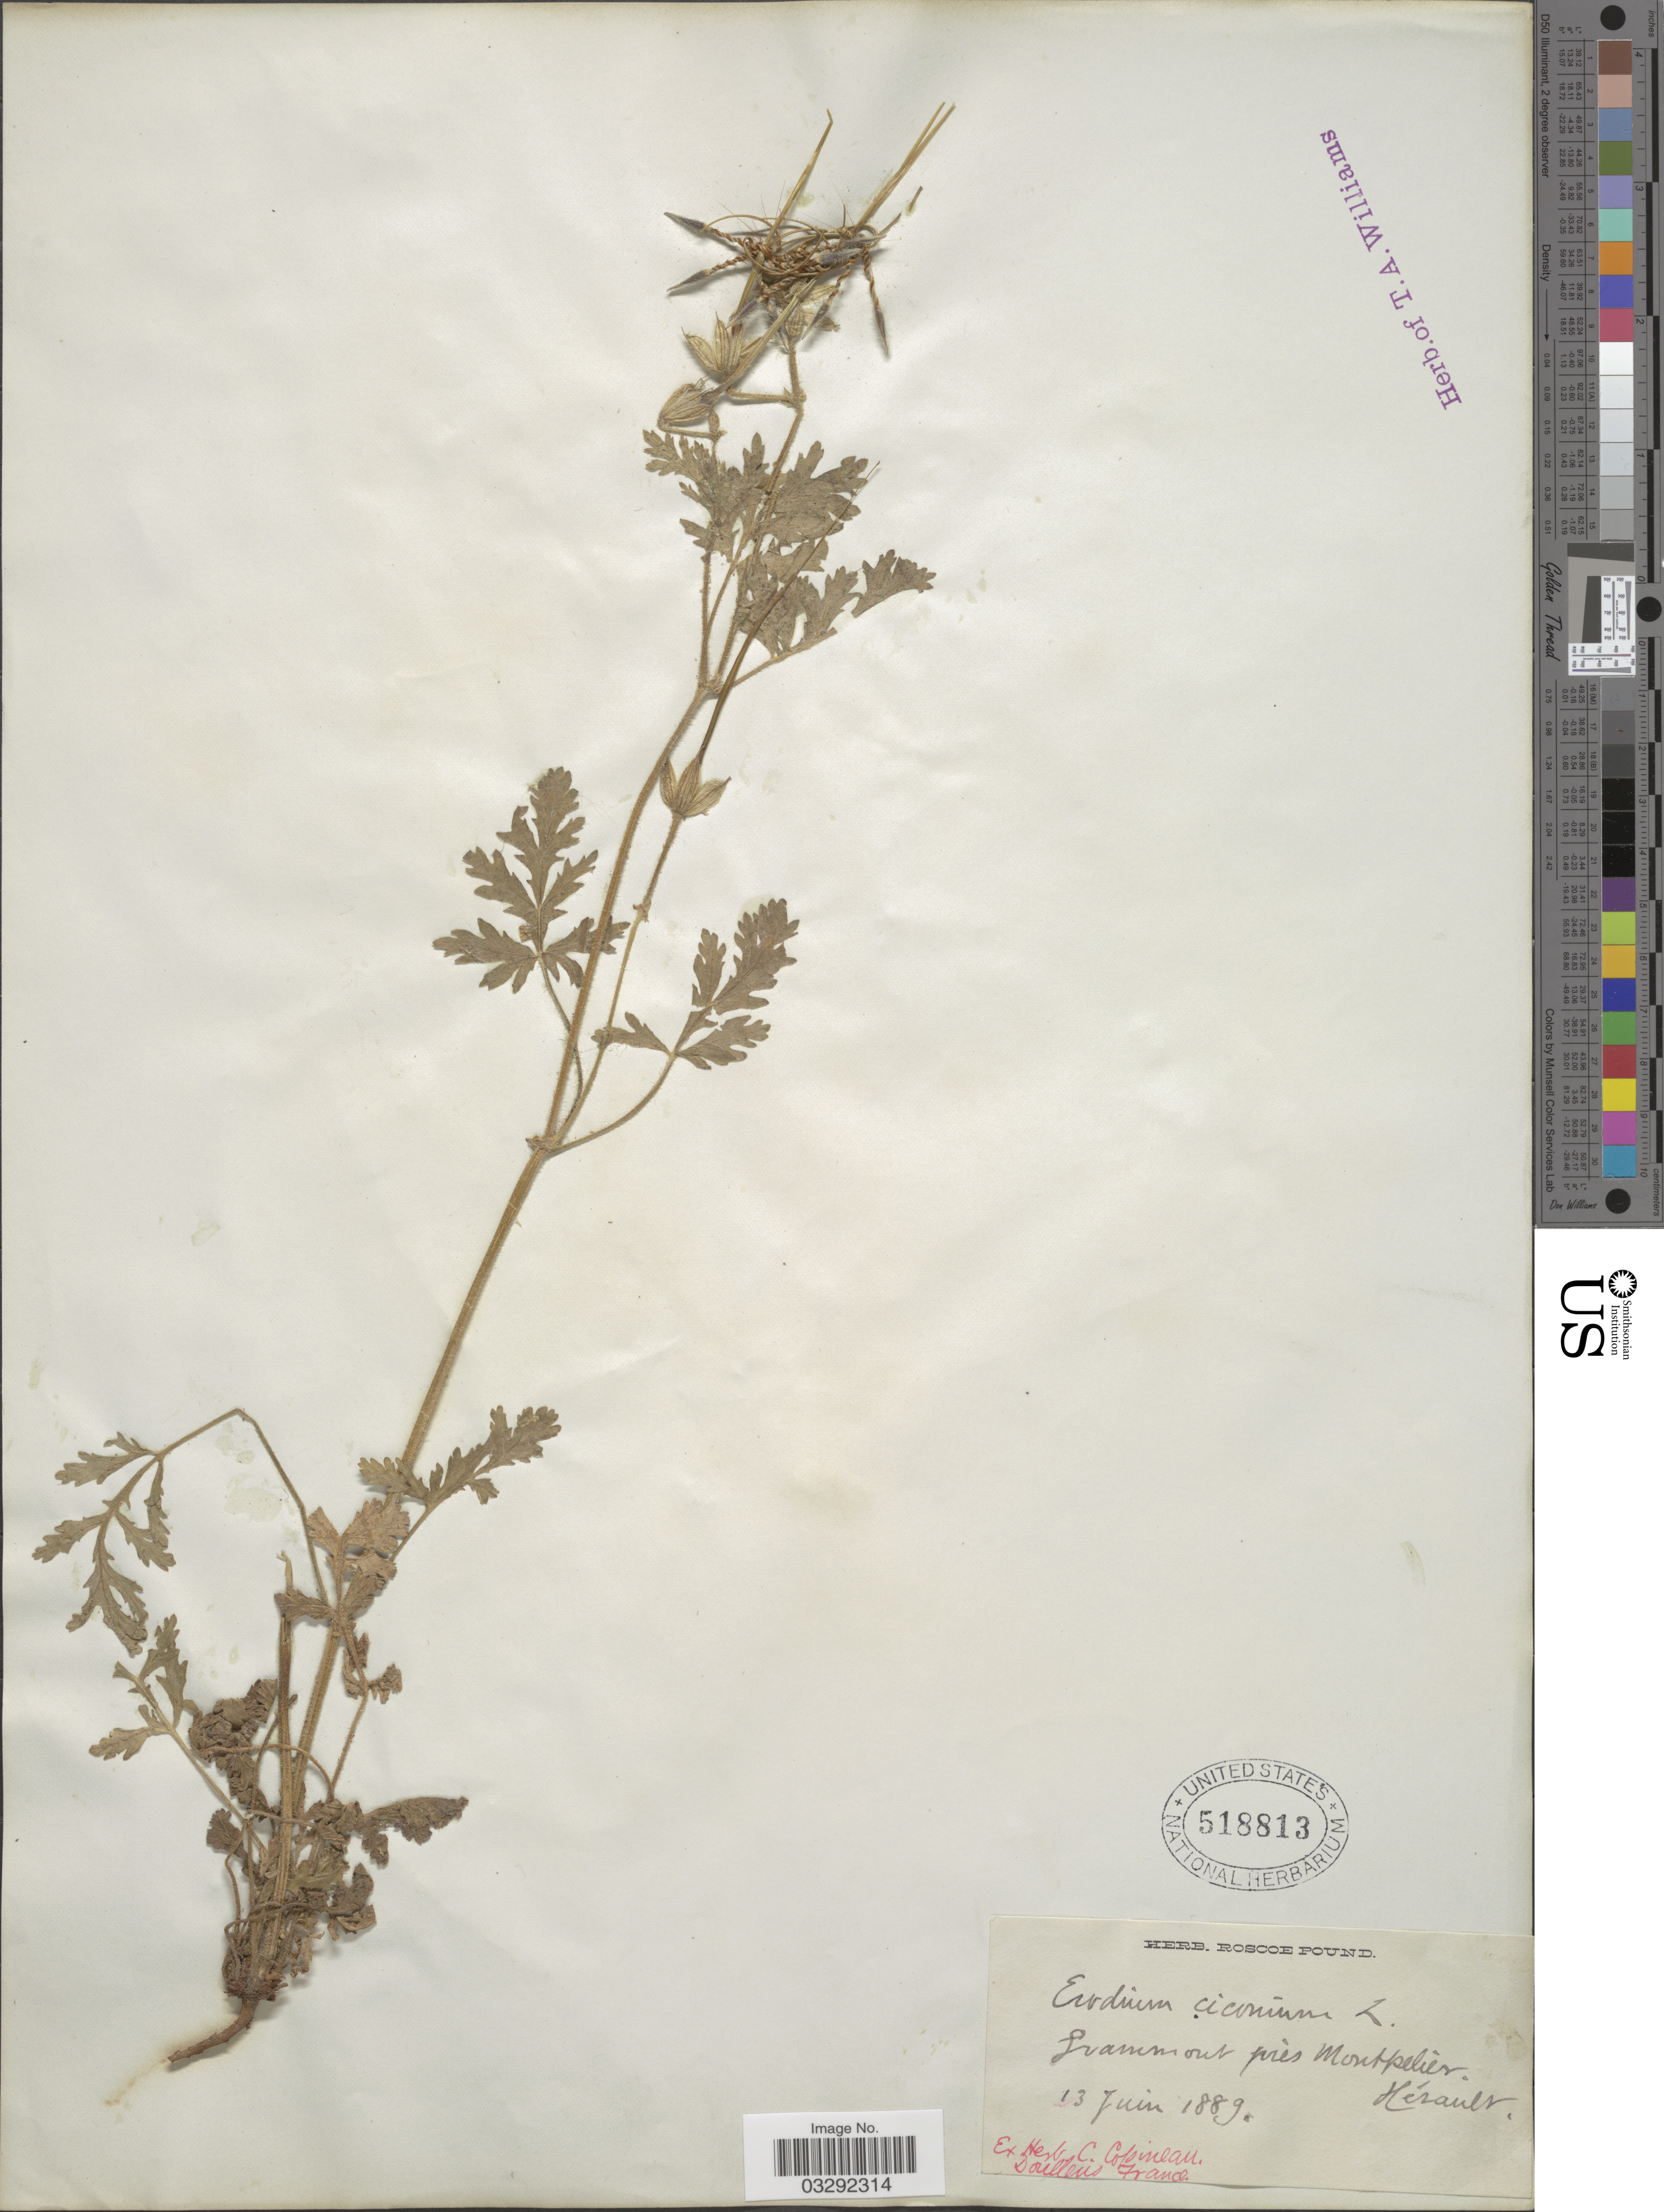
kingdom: Plantae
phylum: Tracheophyta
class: Magnoliopsida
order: Geraniales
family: Geraniaceae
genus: Erodium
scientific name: Erodium ciconium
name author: (L.) L'Hér.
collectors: ex herb. Roscoe Pound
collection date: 1889-06-13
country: France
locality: Grammont près Montpellier. Hérault.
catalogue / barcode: US 518813